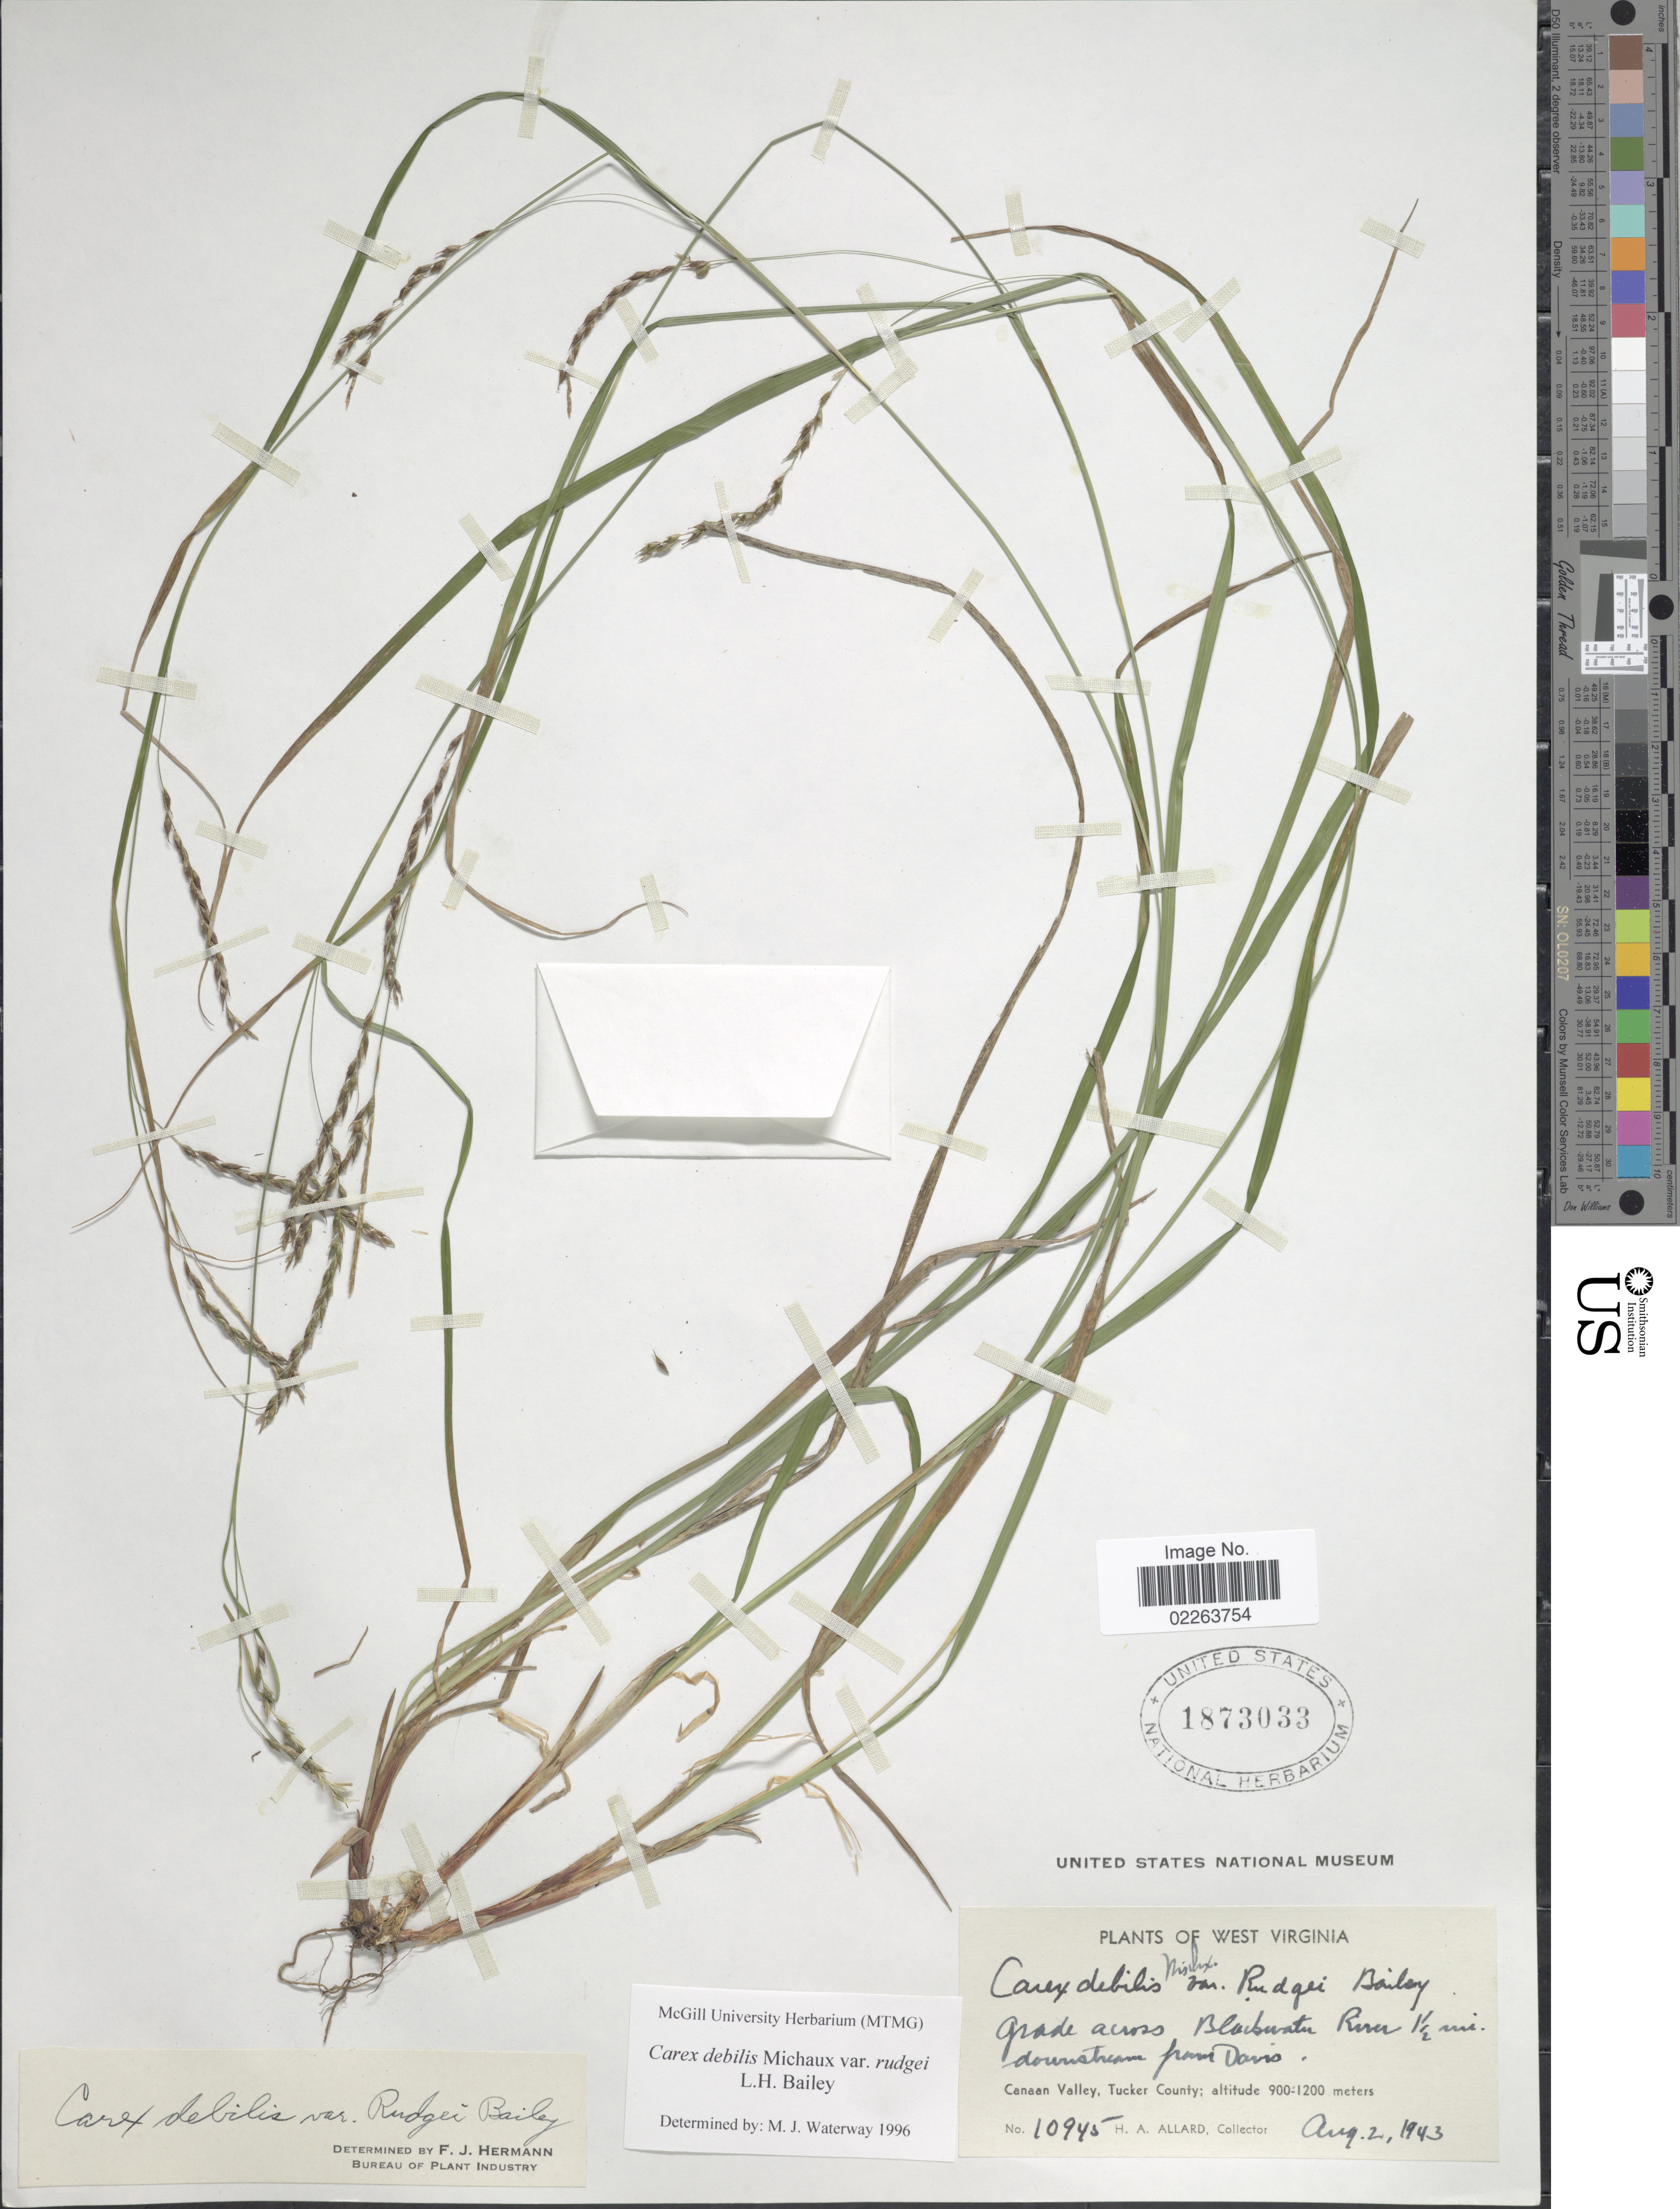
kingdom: Plantae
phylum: Tracheophyta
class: Liliopsida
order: Poales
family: Cyperaceae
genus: Carex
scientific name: Carex flexuosa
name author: Muhl. ex Willd.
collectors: H. A. Allard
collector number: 10945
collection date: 1943-08-02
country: United States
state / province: West Virginia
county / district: Tucker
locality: Grade across Blackwater River, 1½ mi. downstream from Davis. Canaan Valley, Tucker County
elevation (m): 900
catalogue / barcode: US 1873033